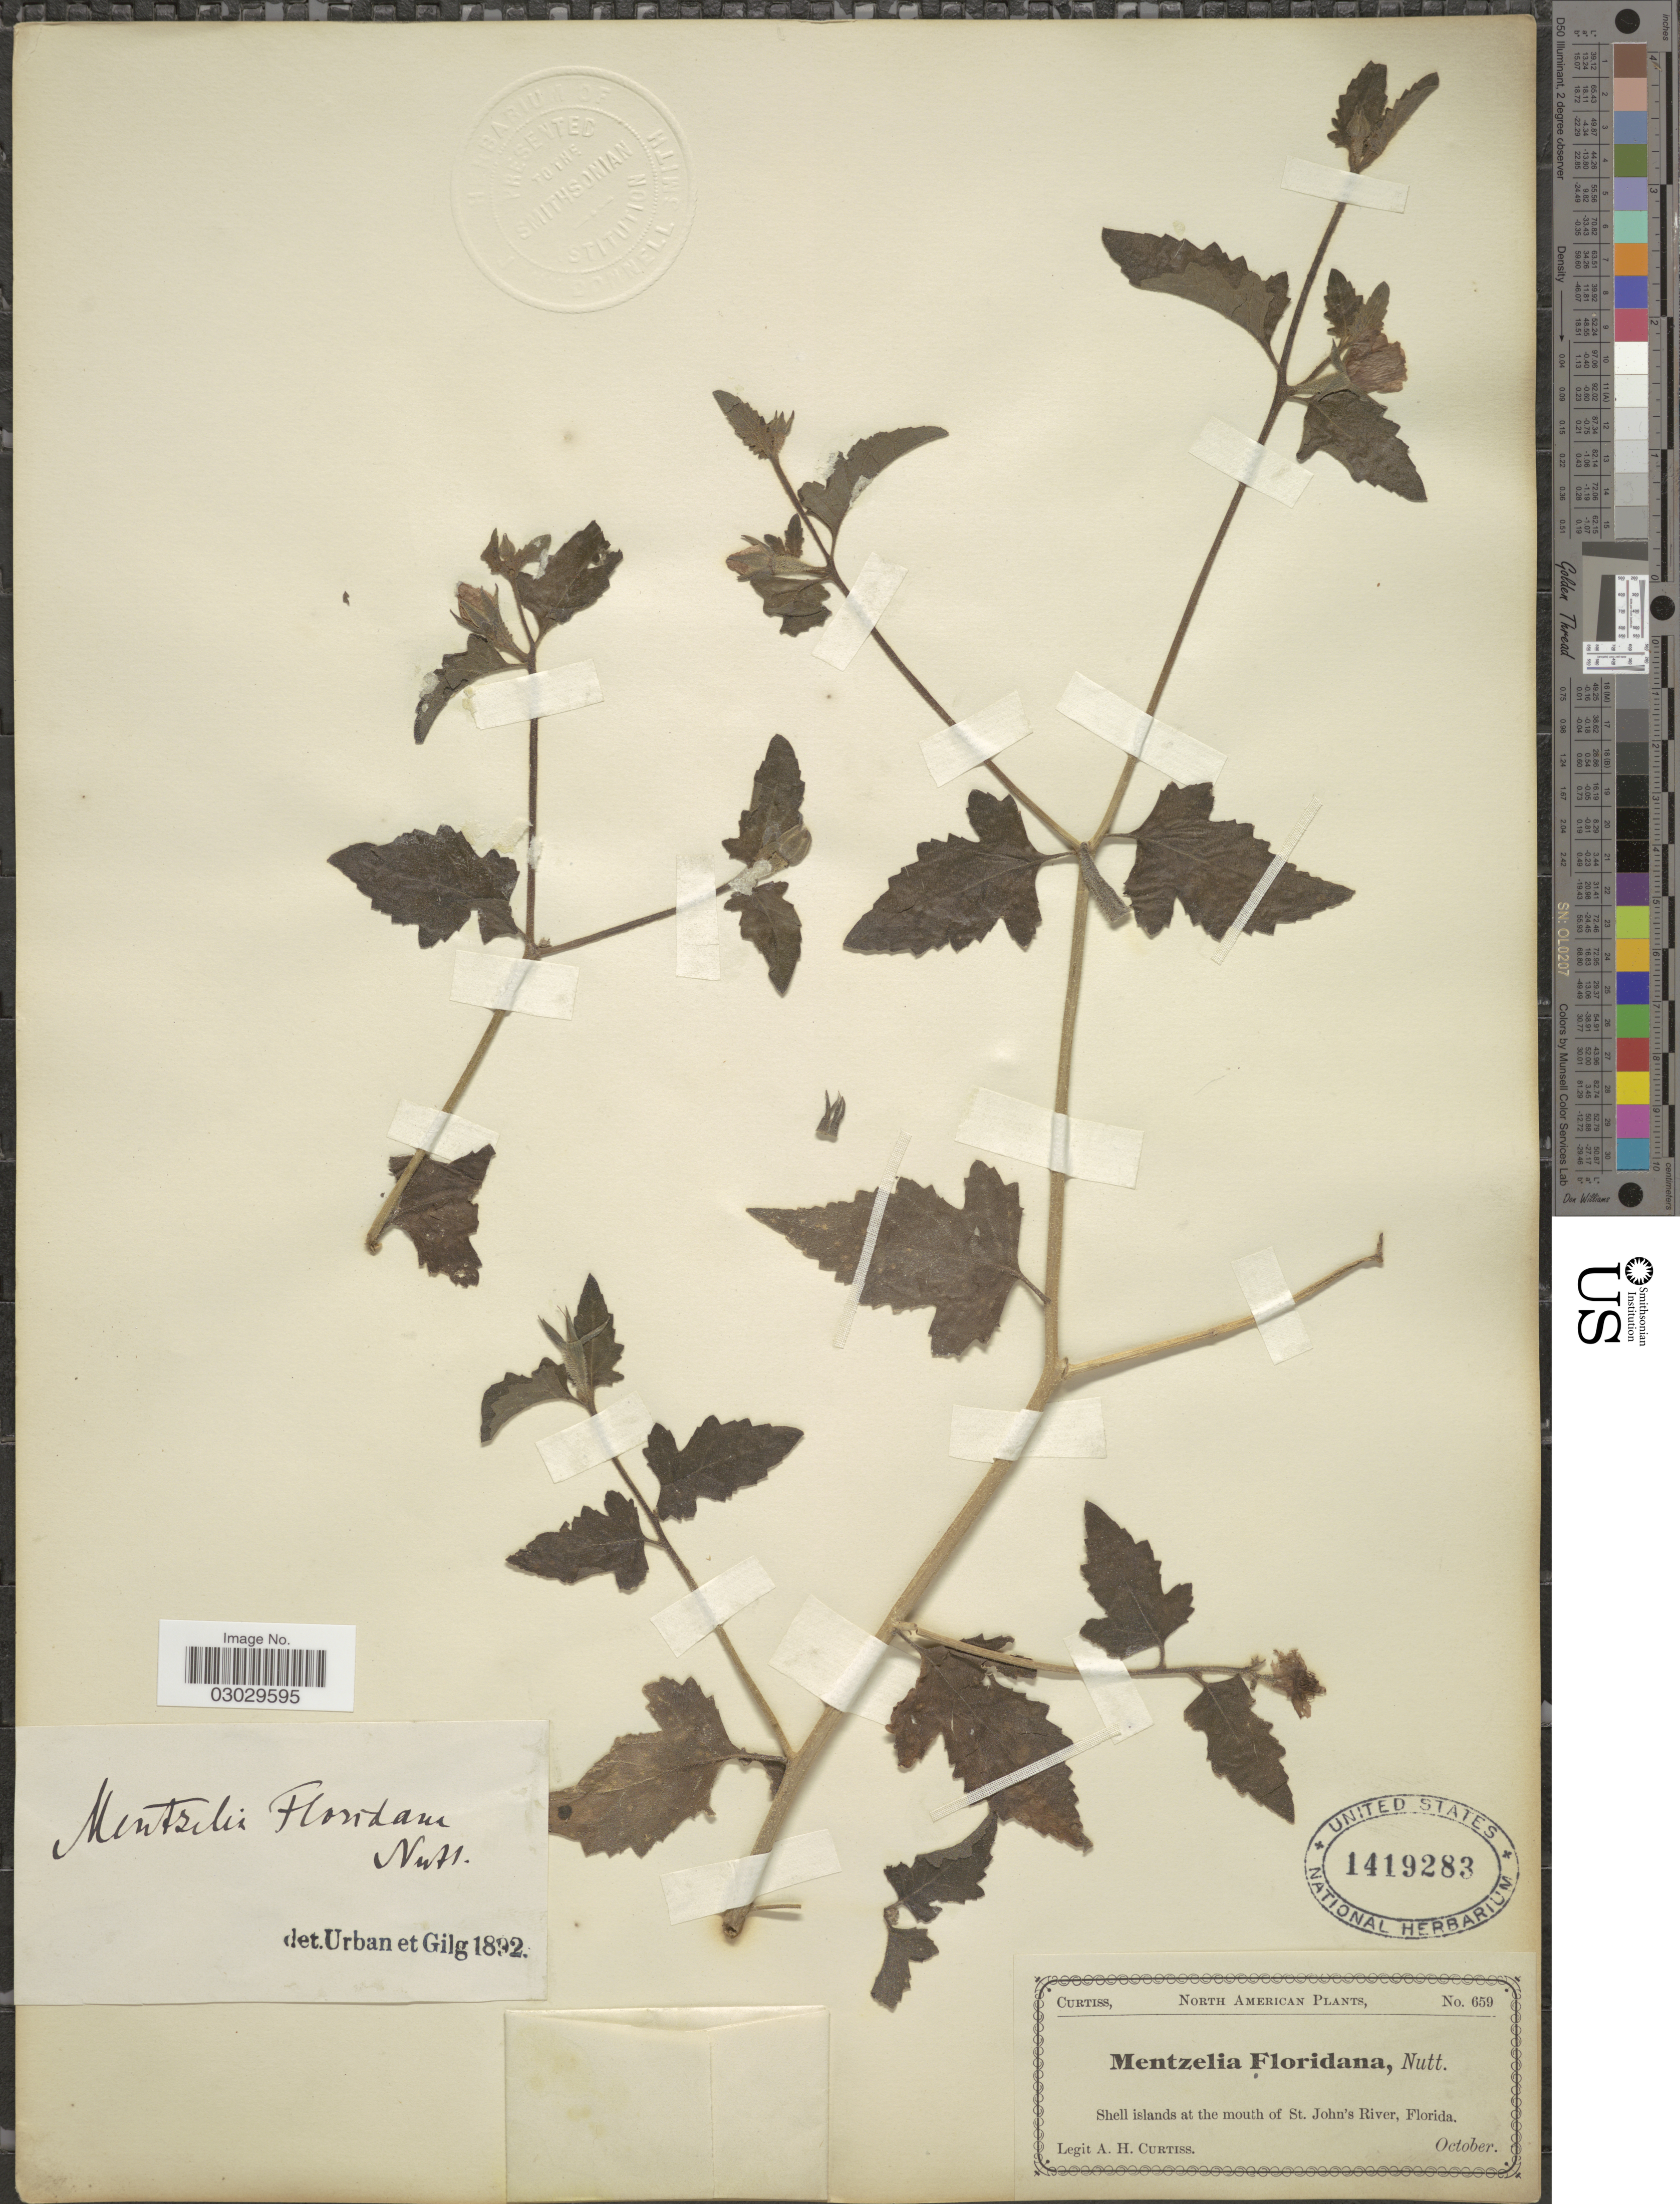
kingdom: Plantae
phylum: Tracheophyta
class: Magnoliopsida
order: Cornales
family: Loasaceae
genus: Mentzelia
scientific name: Mentzelia floridana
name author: Nutt. ex Torr. & A. Gray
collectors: A. H. Curtiss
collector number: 659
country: United States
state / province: Florida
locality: Shell islands at the mouth of St. John's River.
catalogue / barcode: US 1419283